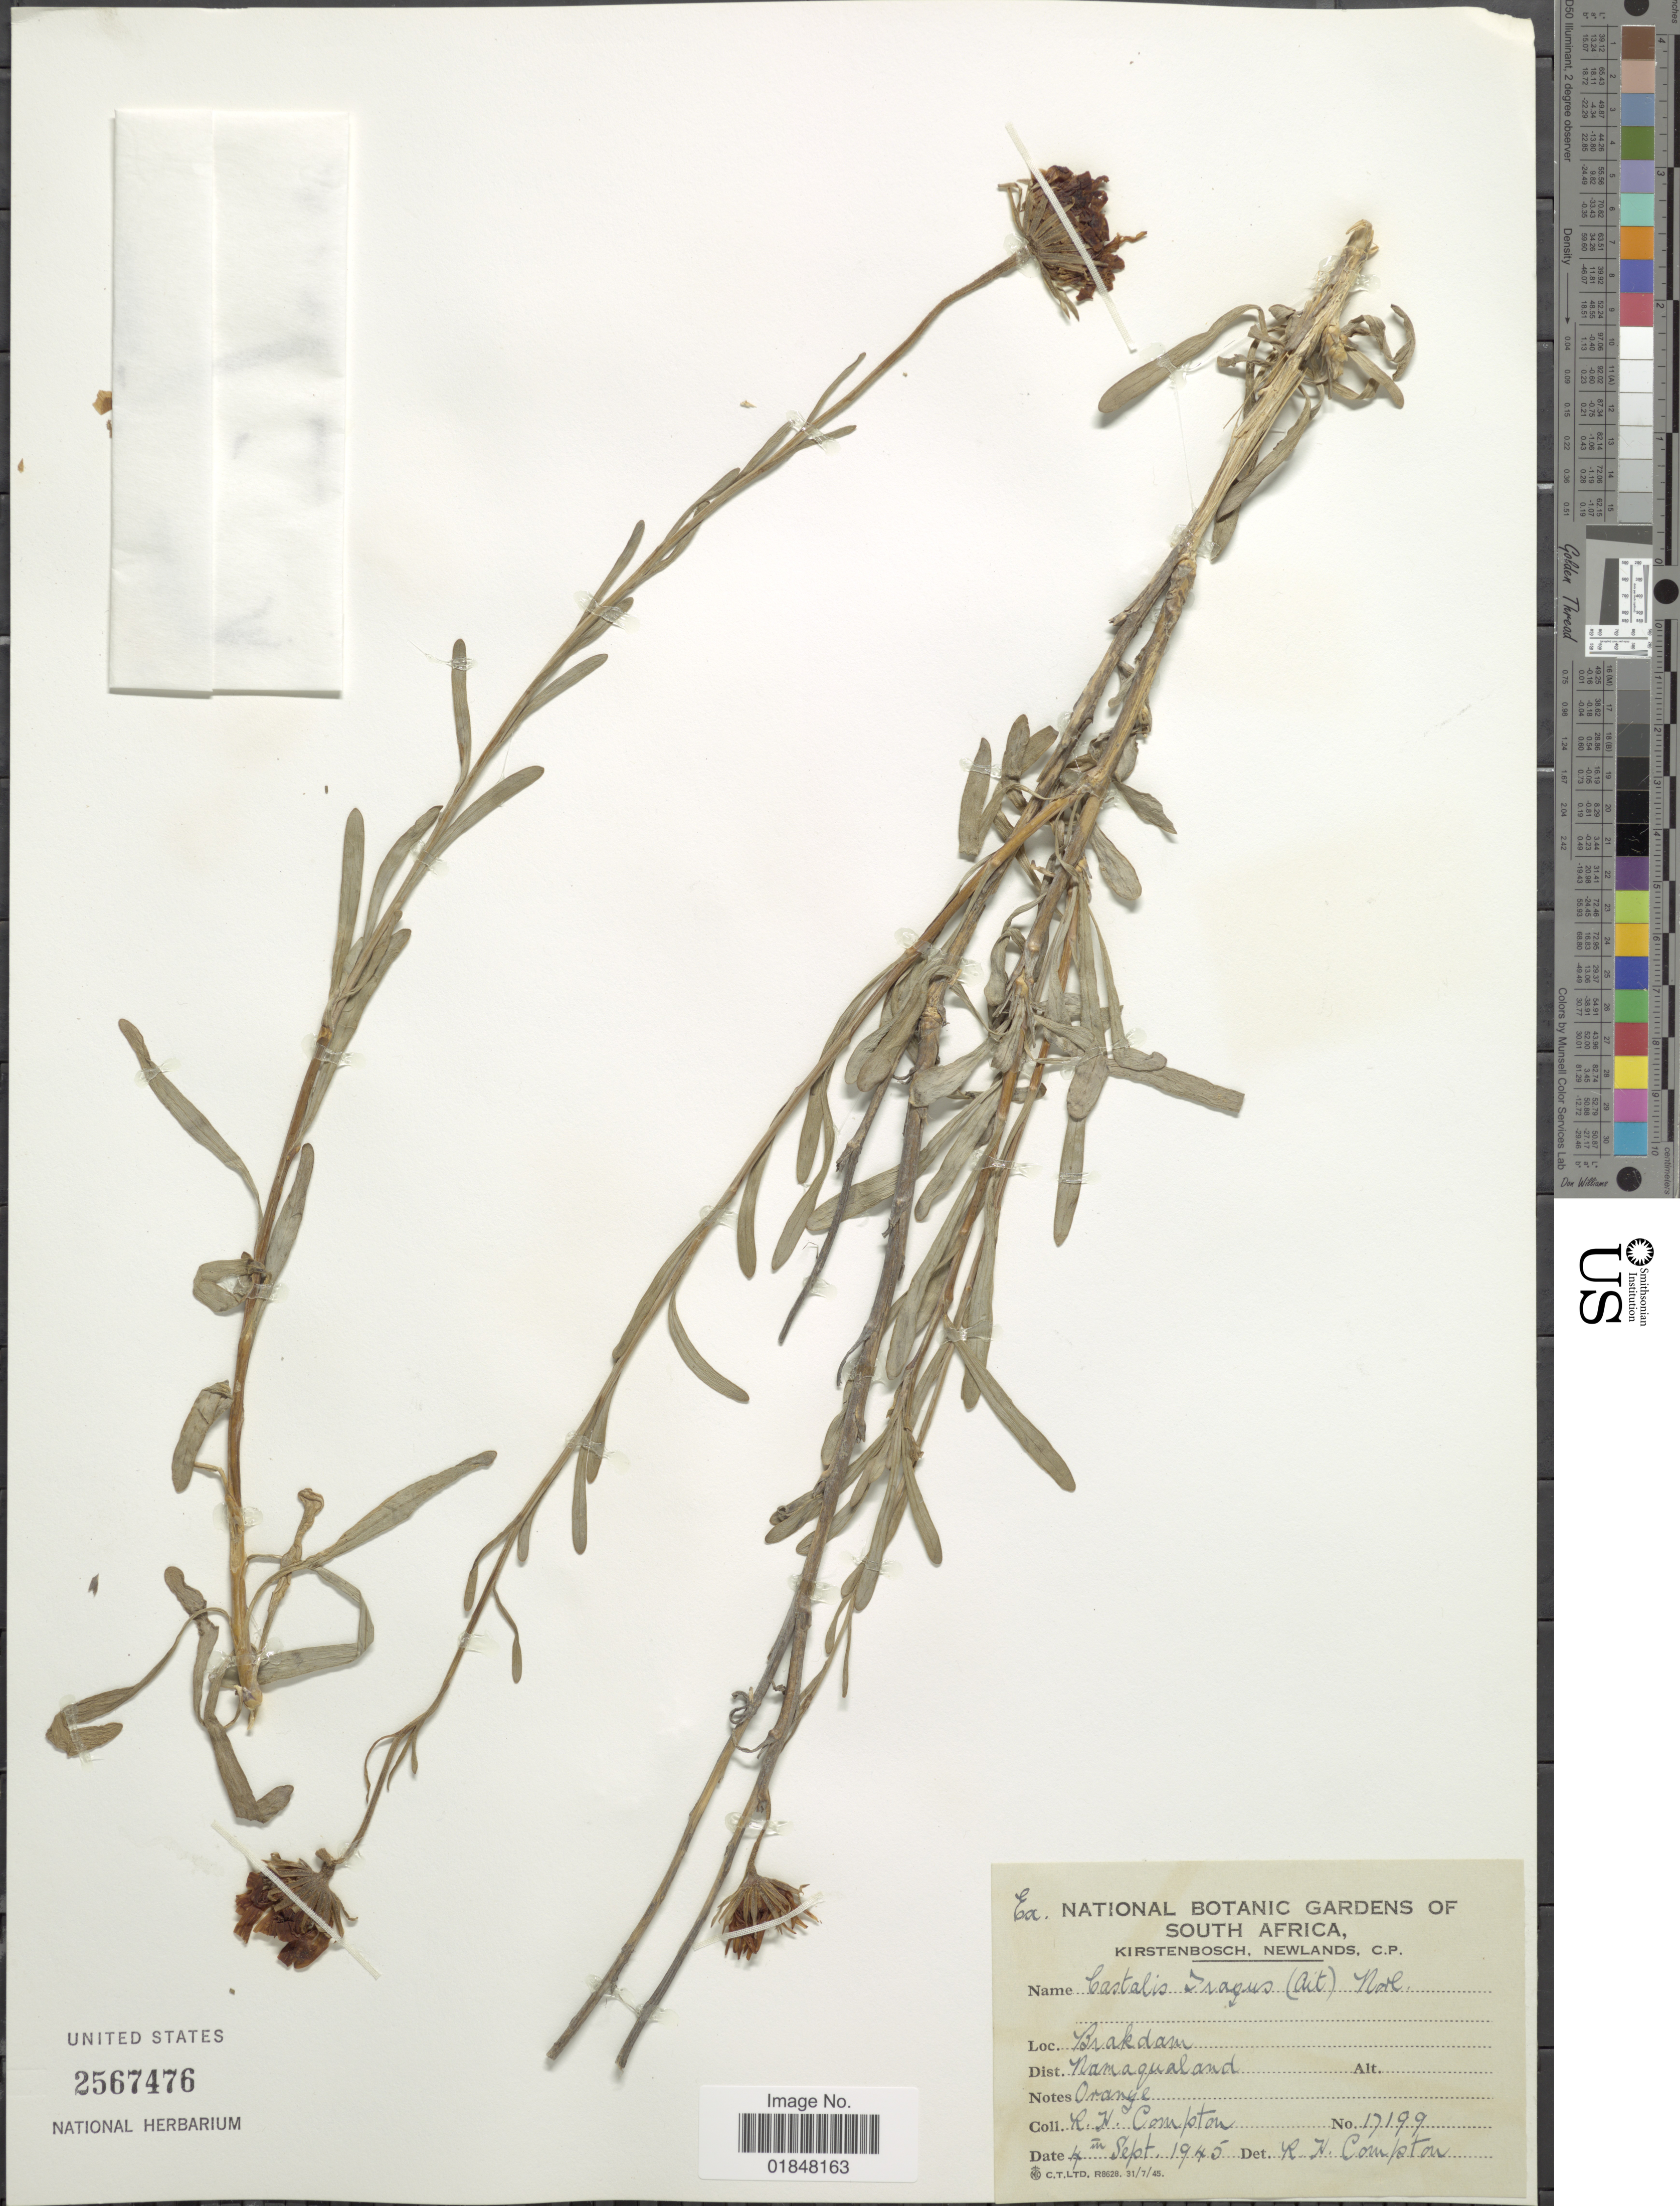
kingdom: Plantae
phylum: Tracheophyta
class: Magnoliopsida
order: Asterales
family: Asteraceae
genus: Dimorphotheca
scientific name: Dimorphotheca tragus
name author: (Aiton) B. Nord.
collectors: R. H. Compton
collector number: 17199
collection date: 1945-09-04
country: South Africa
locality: Brakdam, Dist. Namaqualand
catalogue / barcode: US 2567476